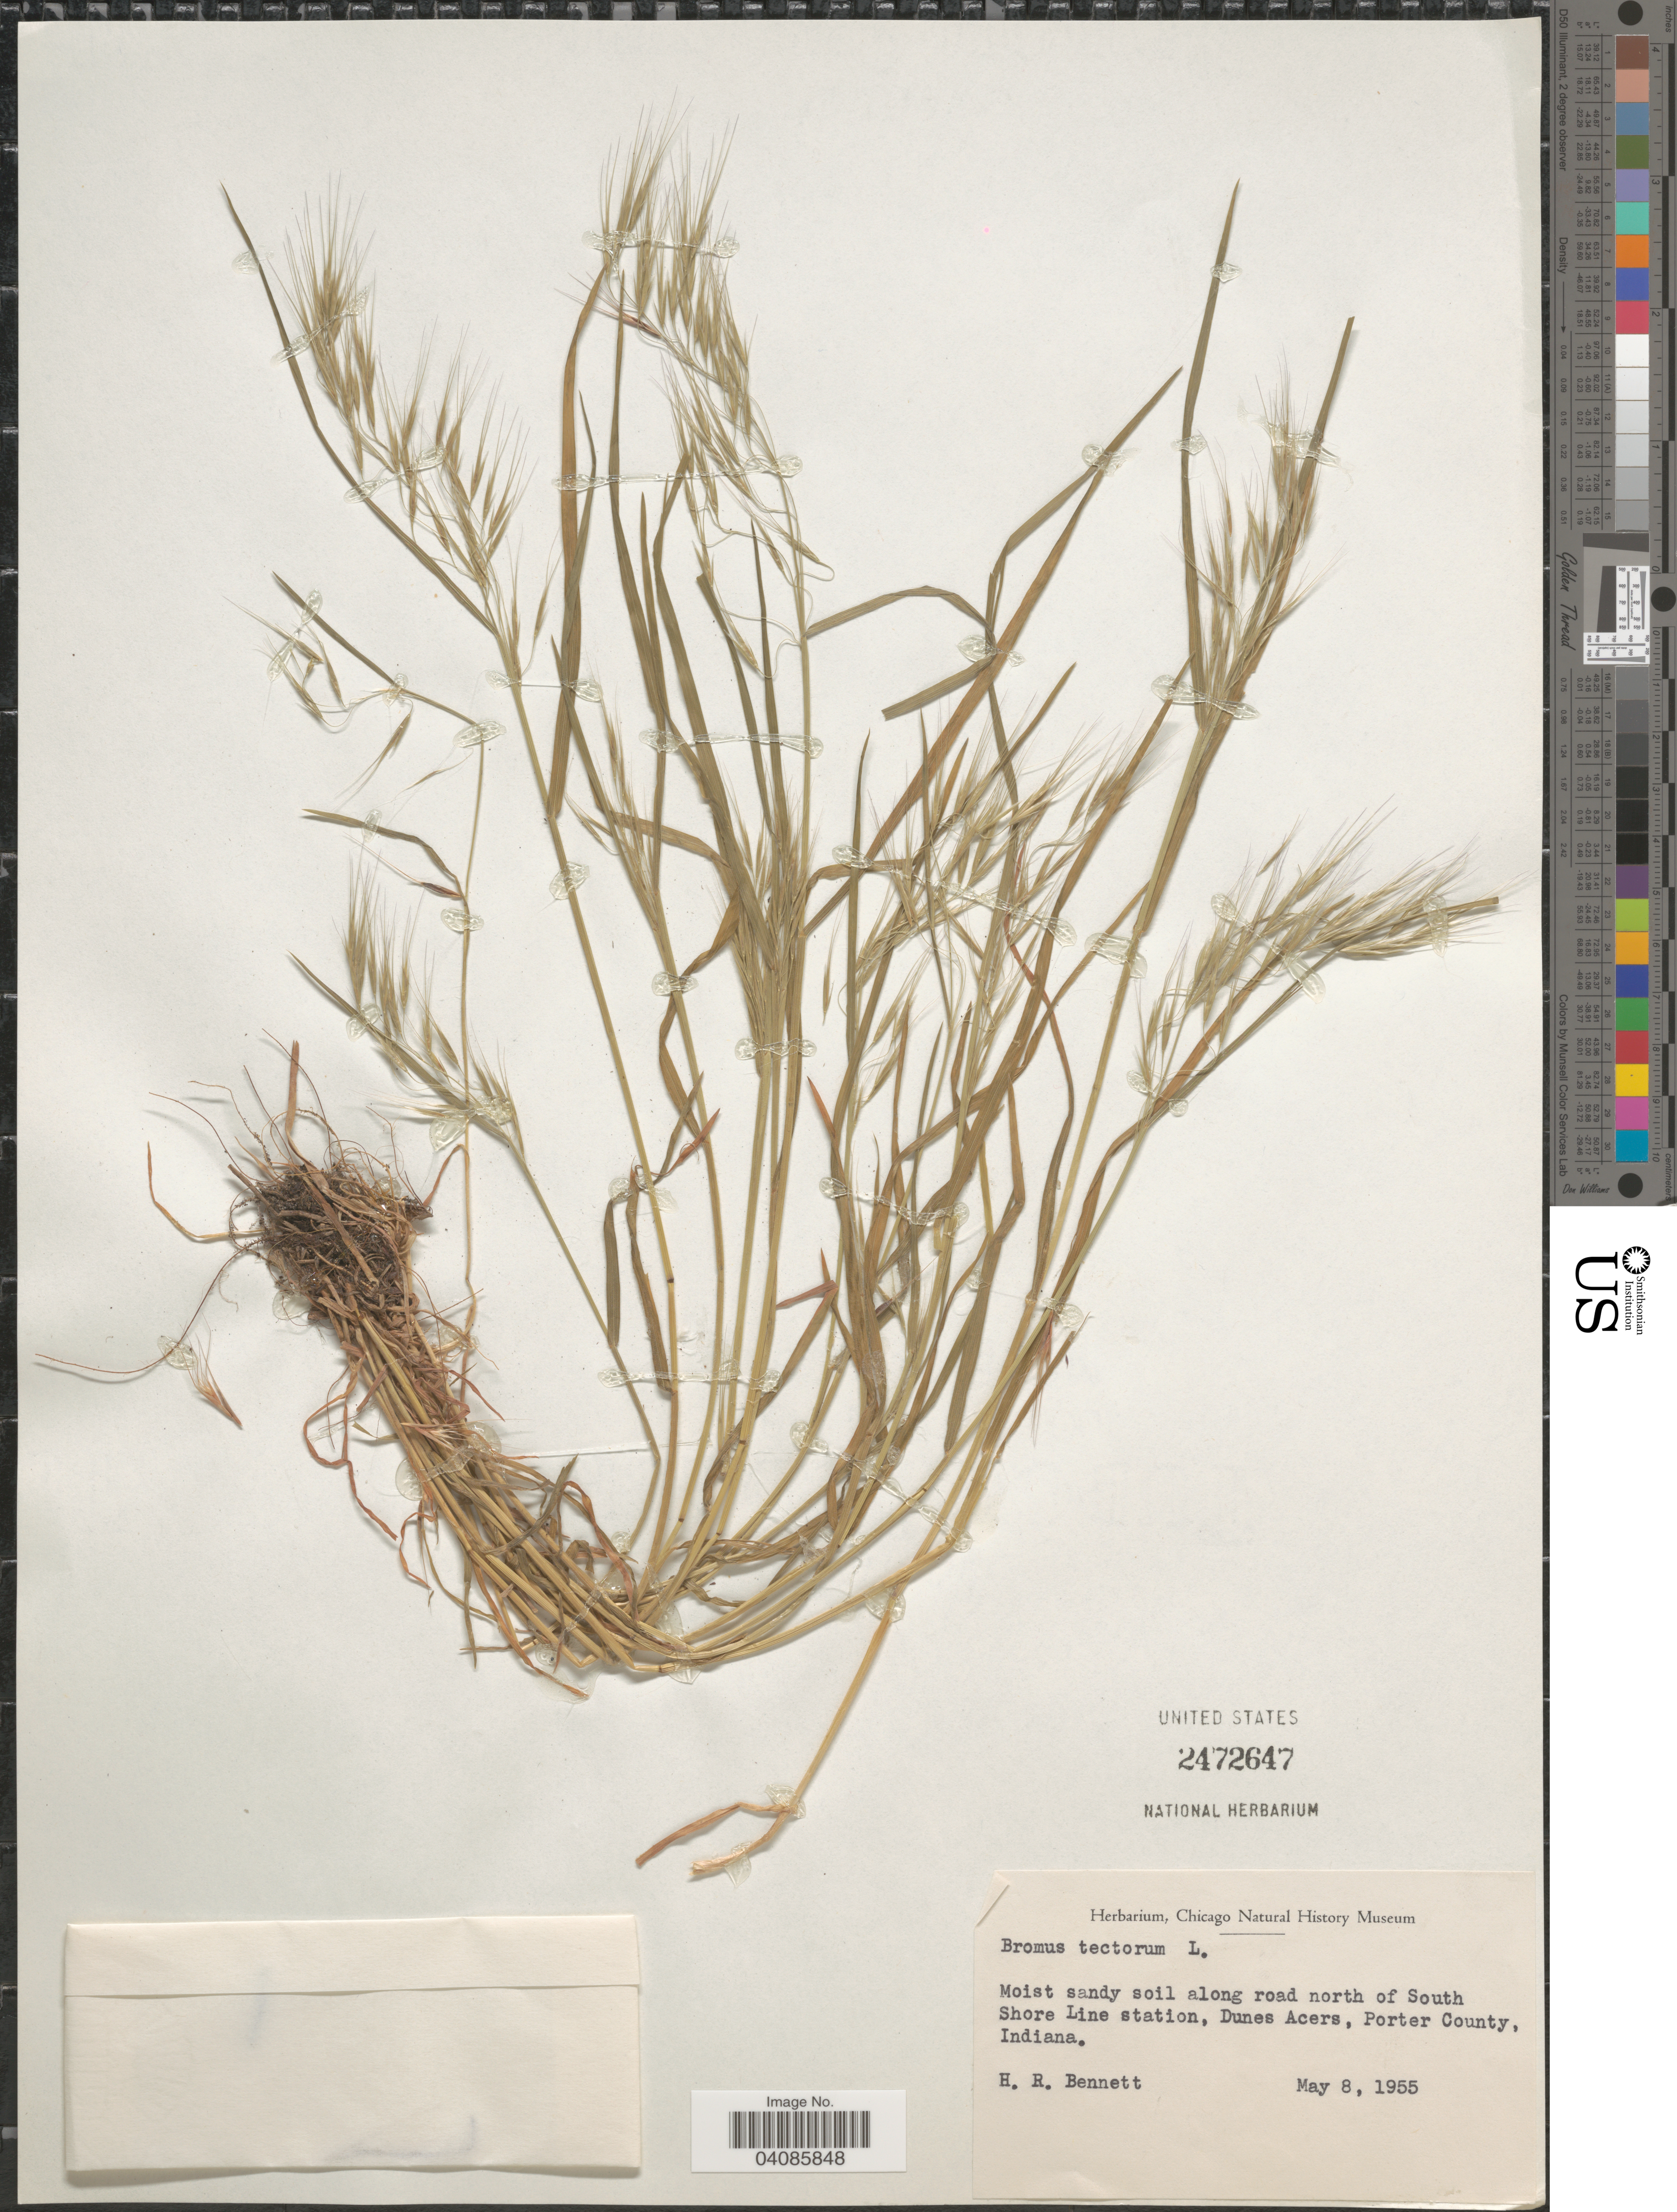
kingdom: Plantae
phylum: Tracheophyta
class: Liliopsida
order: Poales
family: Poaceae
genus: Bromus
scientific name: Bromus tectorum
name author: L.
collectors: H. R. Bennett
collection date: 1955-05-08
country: United States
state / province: Indiana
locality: Moist sandy soil along road north of South Shore Line station, Dunes Acers, Porter County.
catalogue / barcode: US 2472647